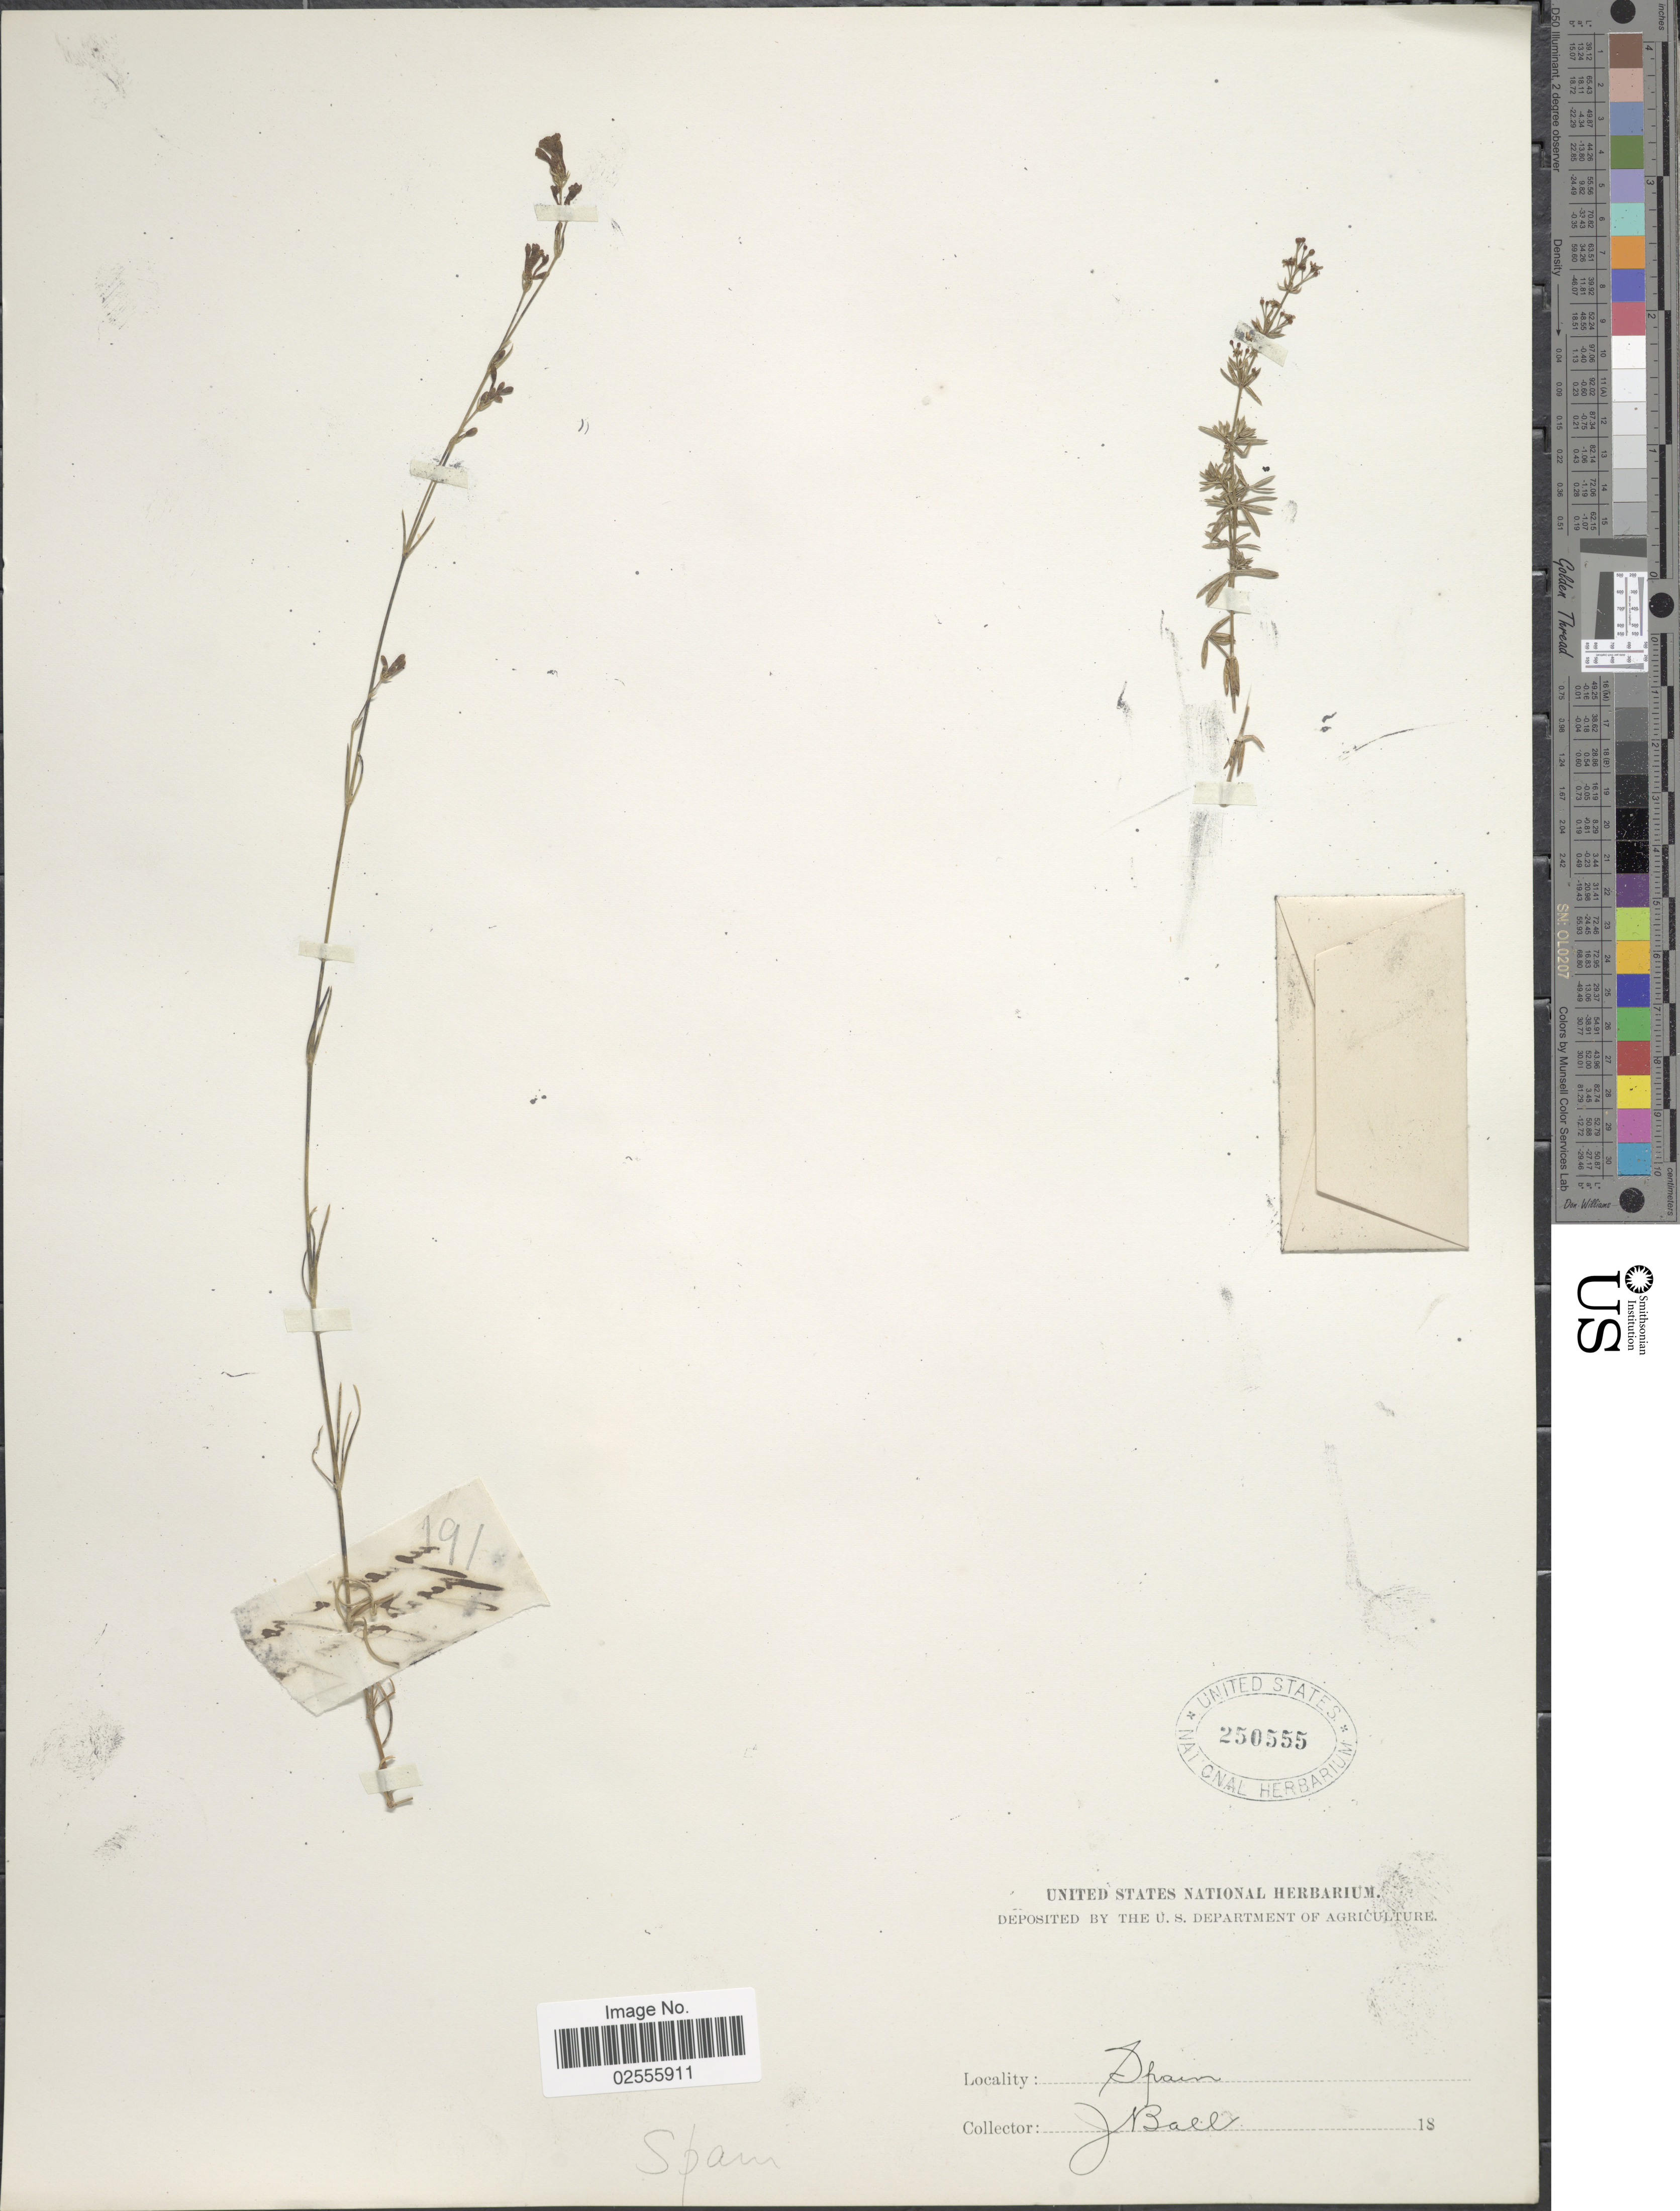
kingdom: Plantae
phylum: Tracheophyta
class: Magnoliopsida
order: Gentianales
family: Rubiaceae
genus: Asperula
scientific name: Asperula sp.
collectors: J. Ball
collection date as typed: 18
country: Spain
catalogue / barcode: US 250555